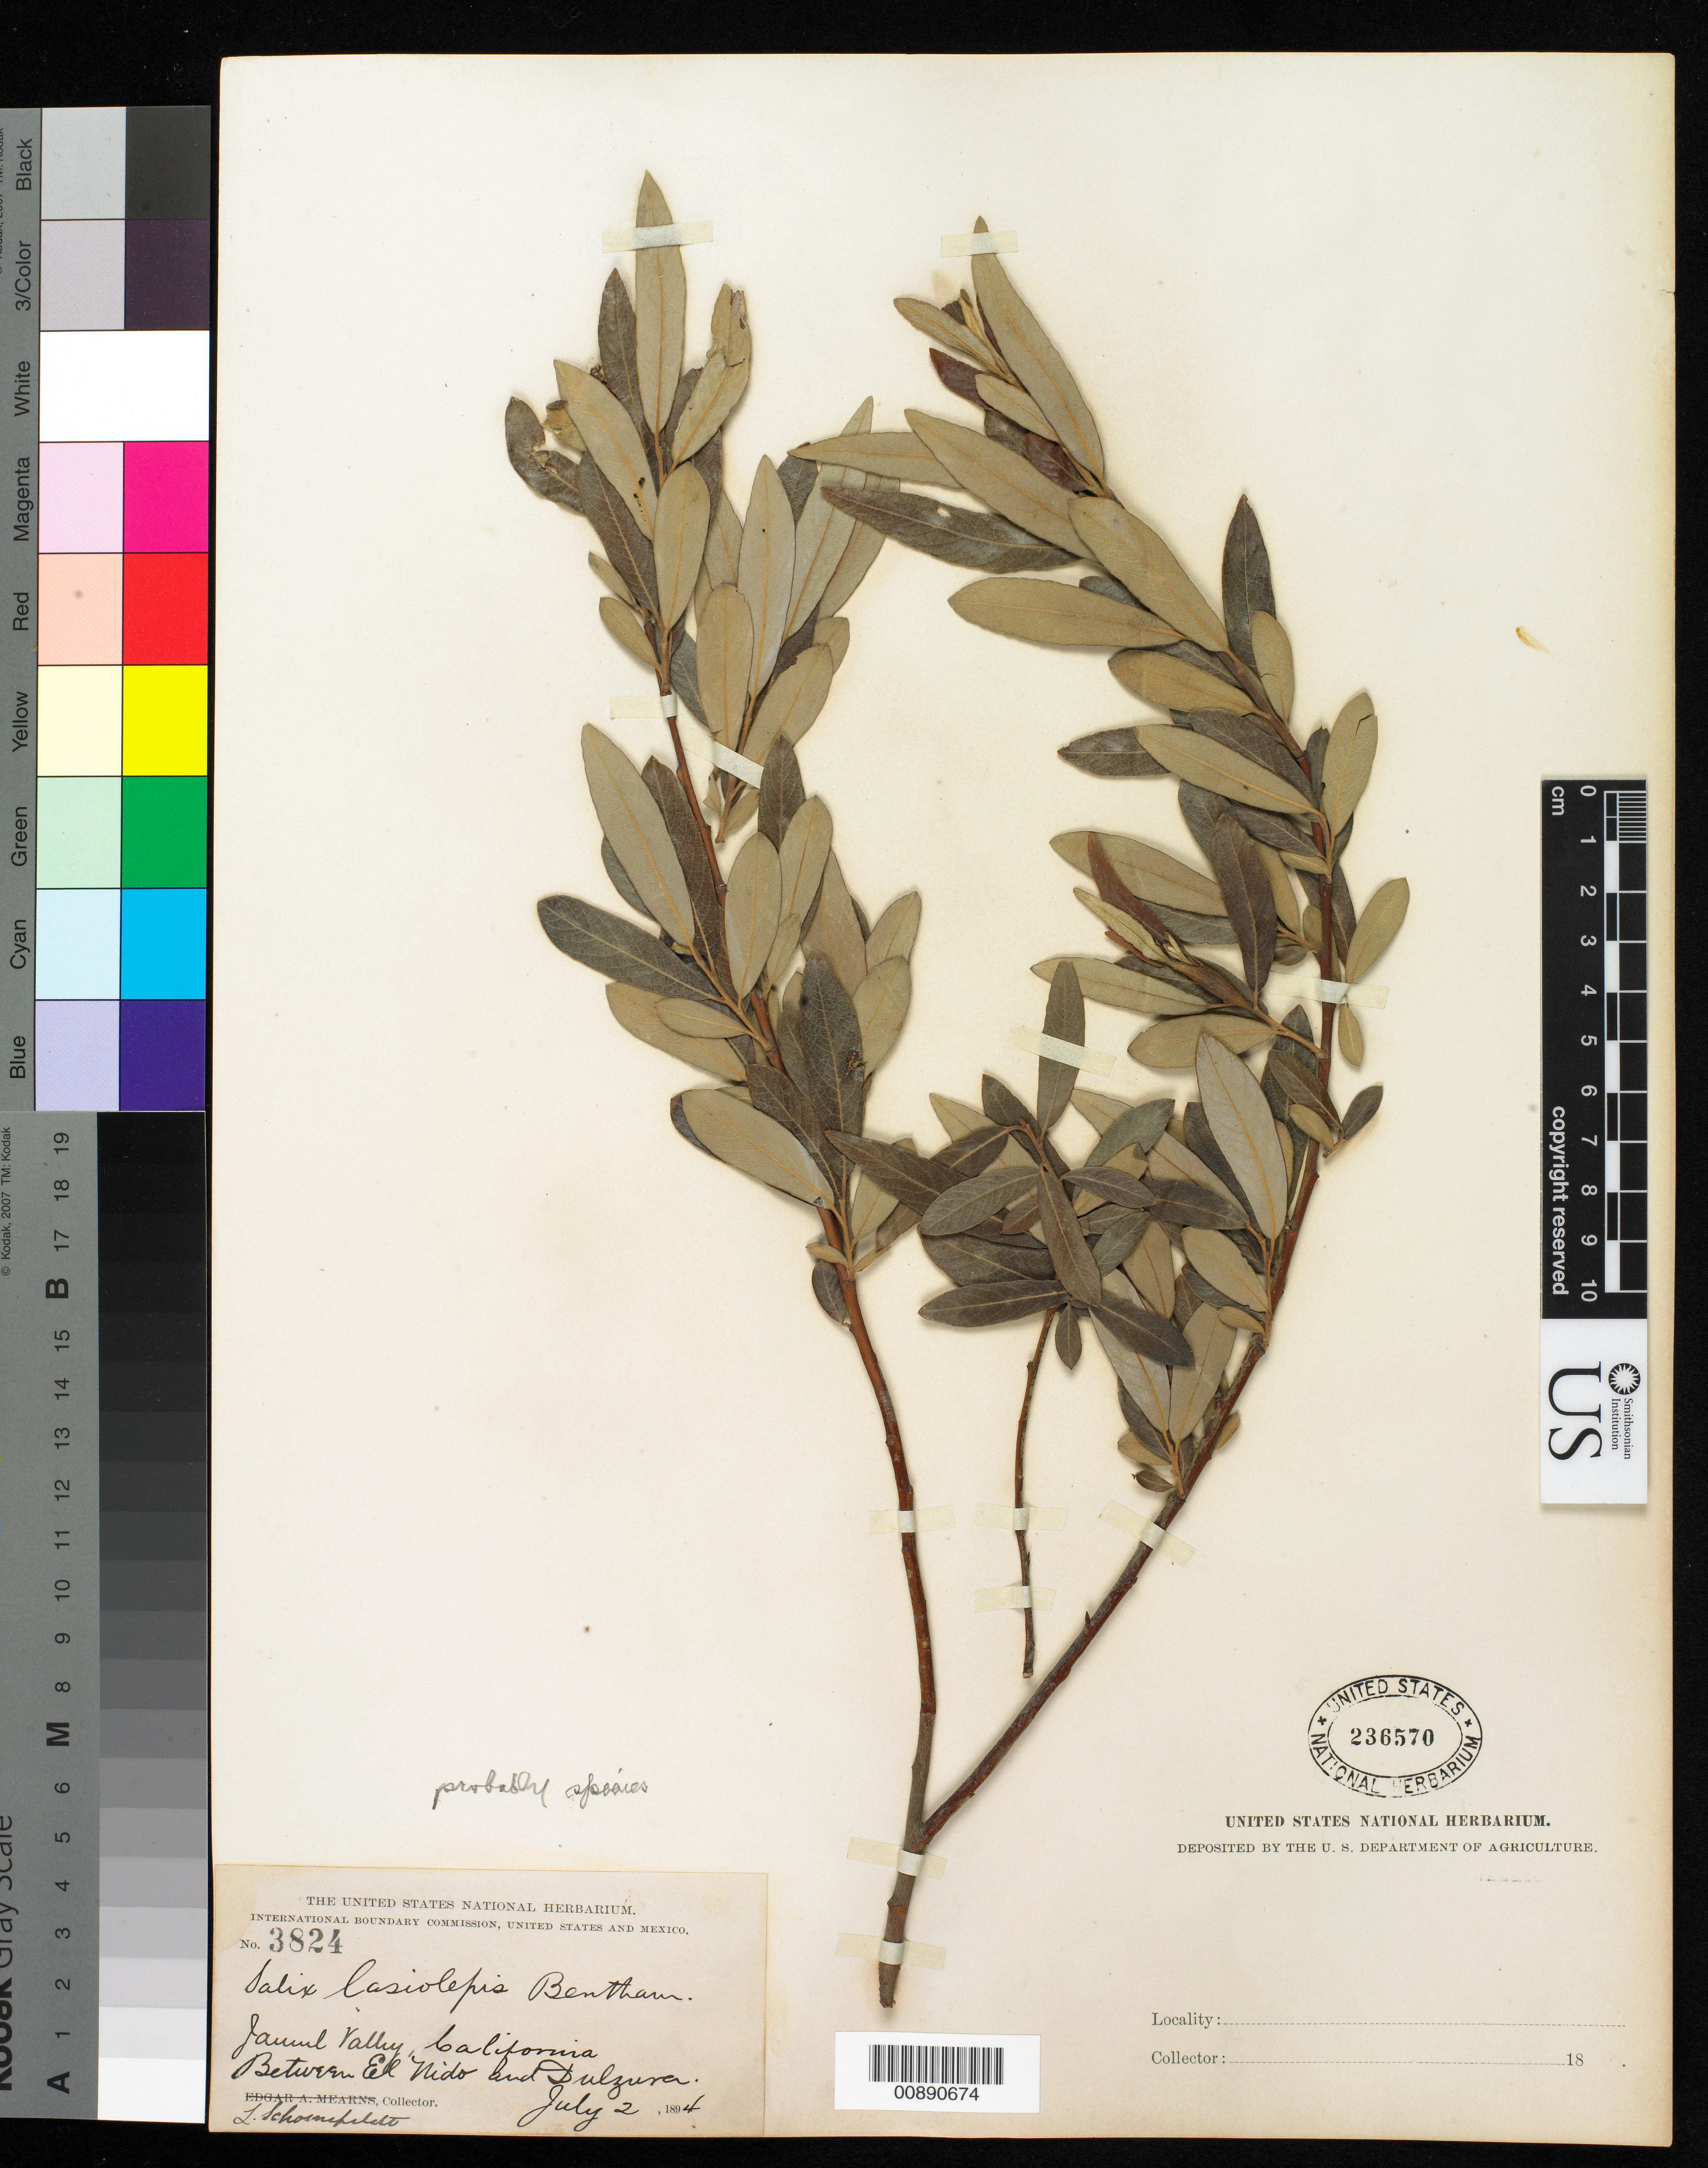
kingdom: Plantae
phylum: Tracheophyta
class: Magnoliopsida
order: Malpighiales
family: Salicaceae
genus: Salix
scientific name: Salix lasiolepis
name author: Benth.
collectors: L. Schoenfeldt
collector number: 3824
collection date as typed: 02 Jul 1894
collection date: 1894-07-02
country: United States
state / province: California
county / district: San Diego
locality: Jamul Valley, California. Between El Nido and Dulzura.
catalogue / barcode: US 236570